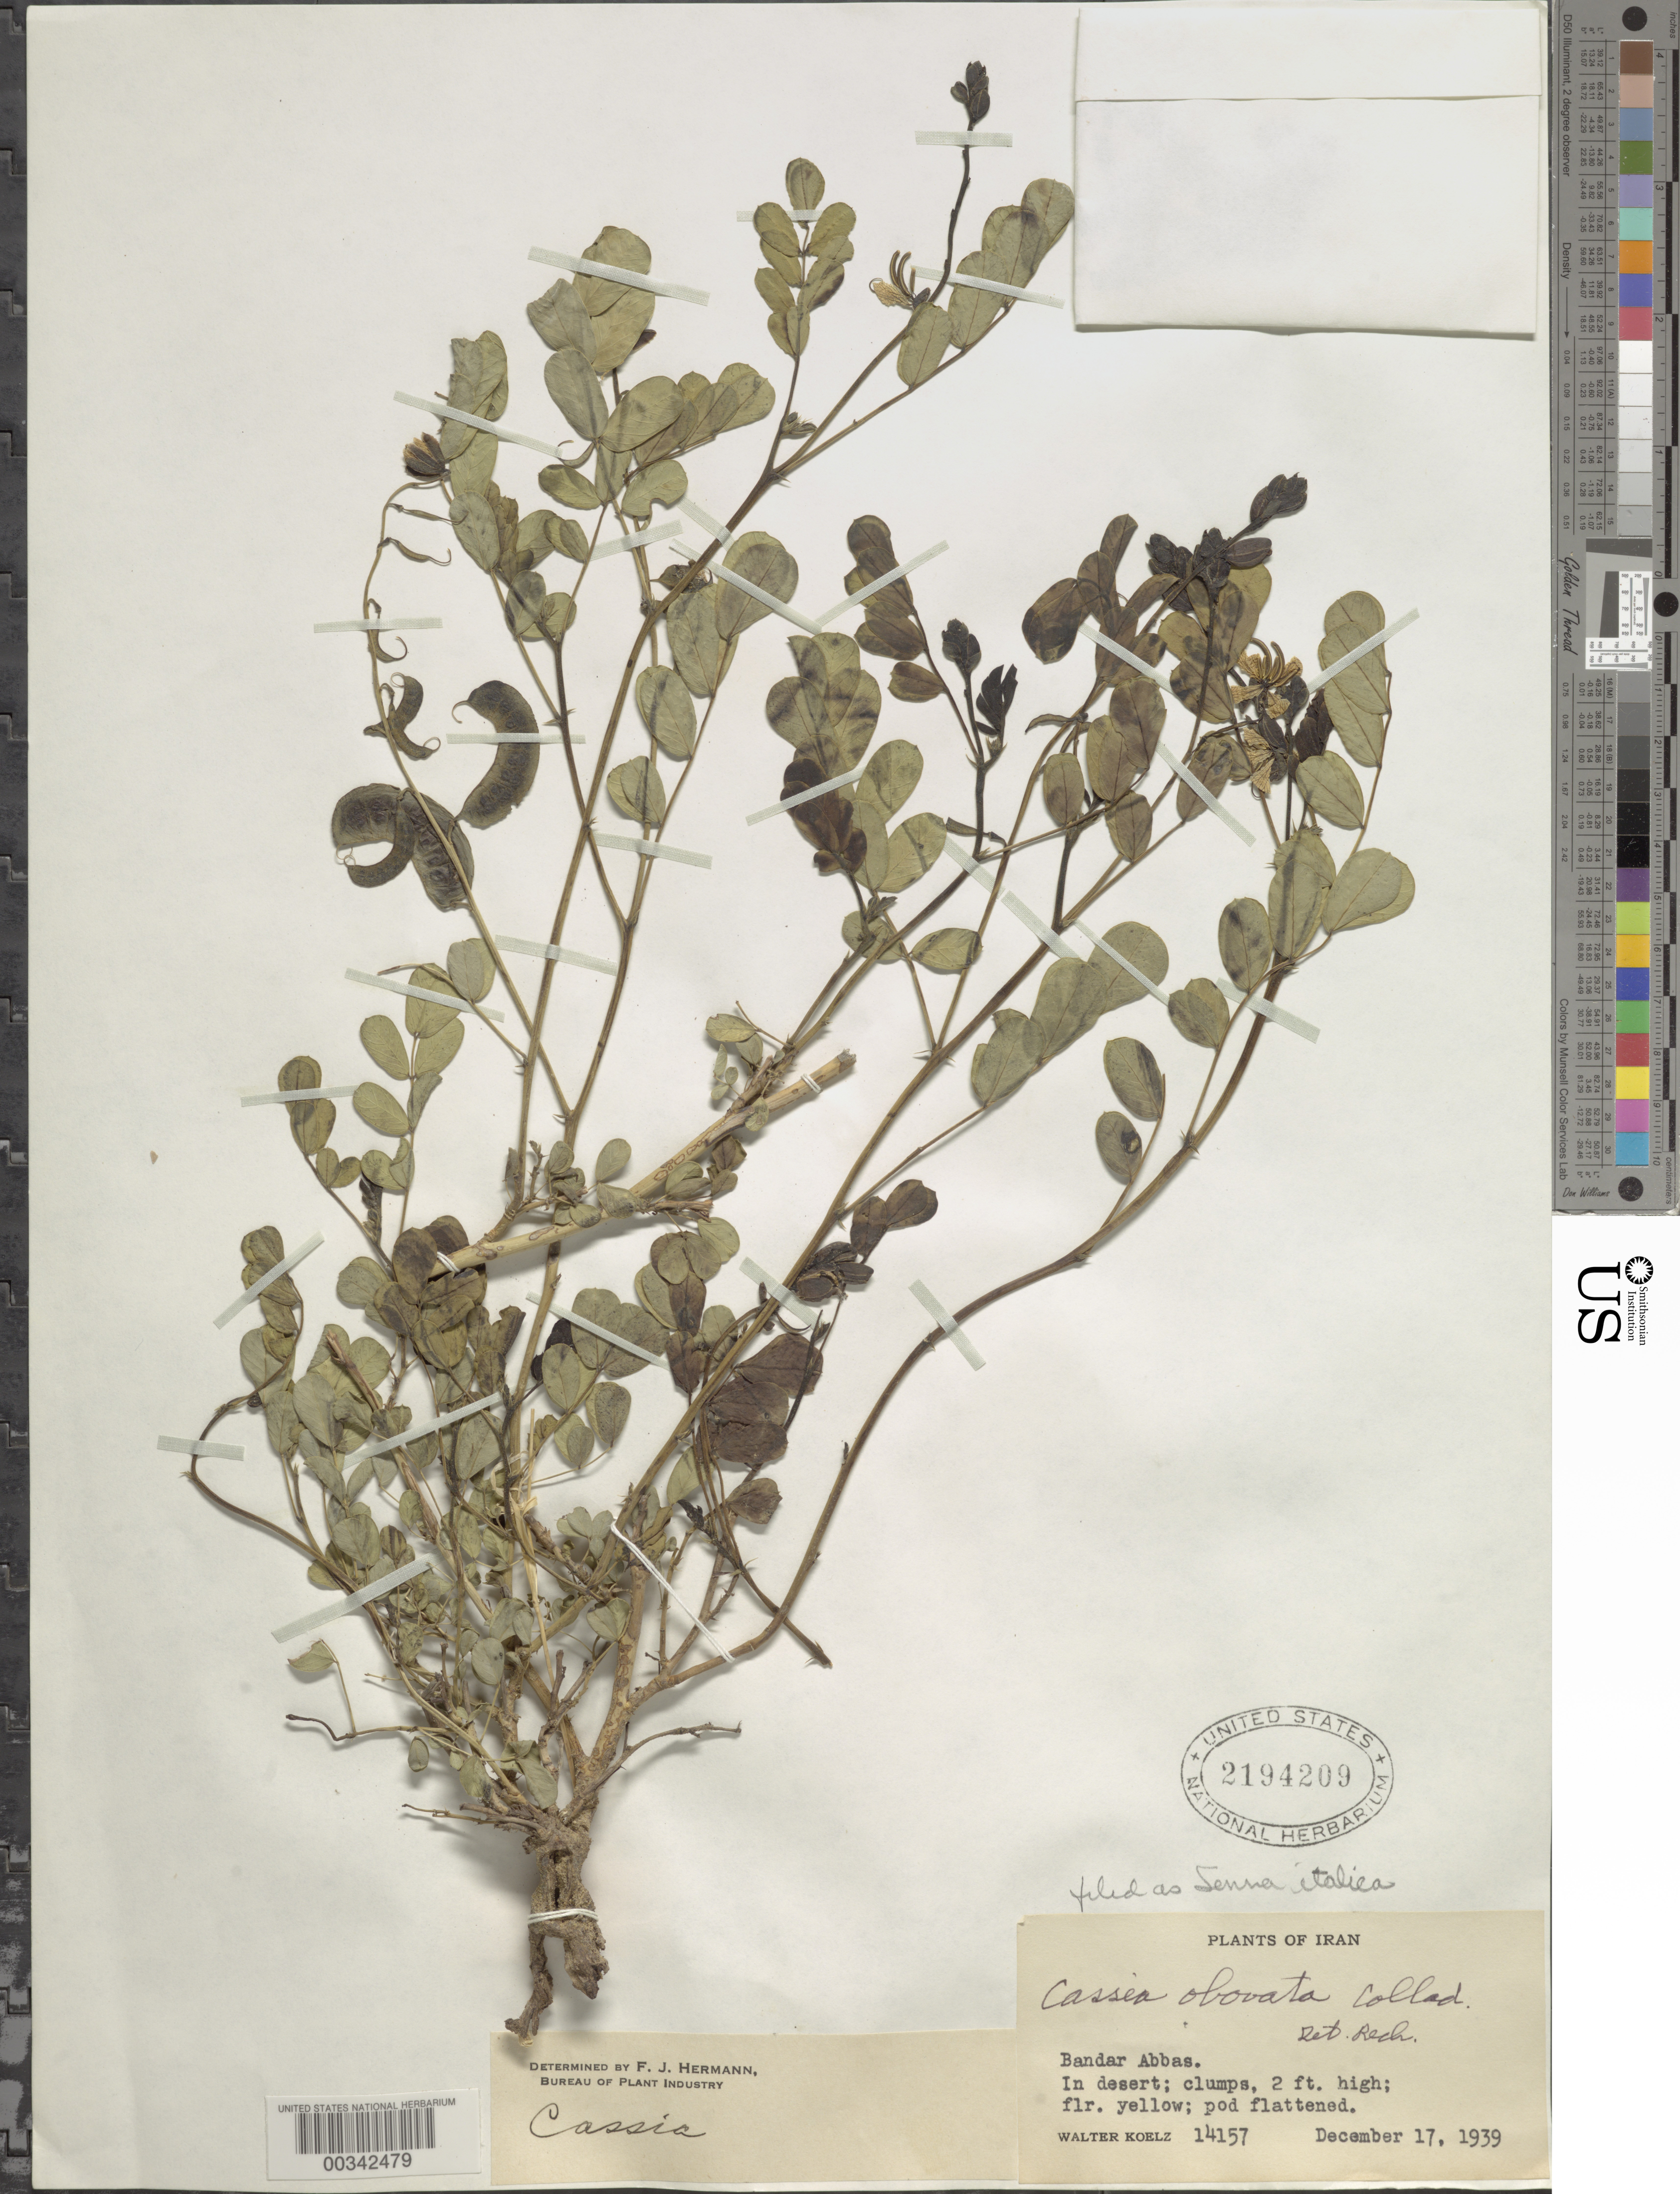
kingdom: Plantae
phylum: Tracheophyta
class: Magnoliopsida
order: Fabales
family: Fabaceae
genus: Senna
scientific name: Senna italica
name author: Mill.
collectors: W. N. Koelz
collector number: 14157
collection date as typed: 17 Dec 1939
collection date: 1939-12-17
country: Iran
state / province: Hormozgan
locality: Bandar abbas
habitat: In desert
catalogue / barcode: US 2194209